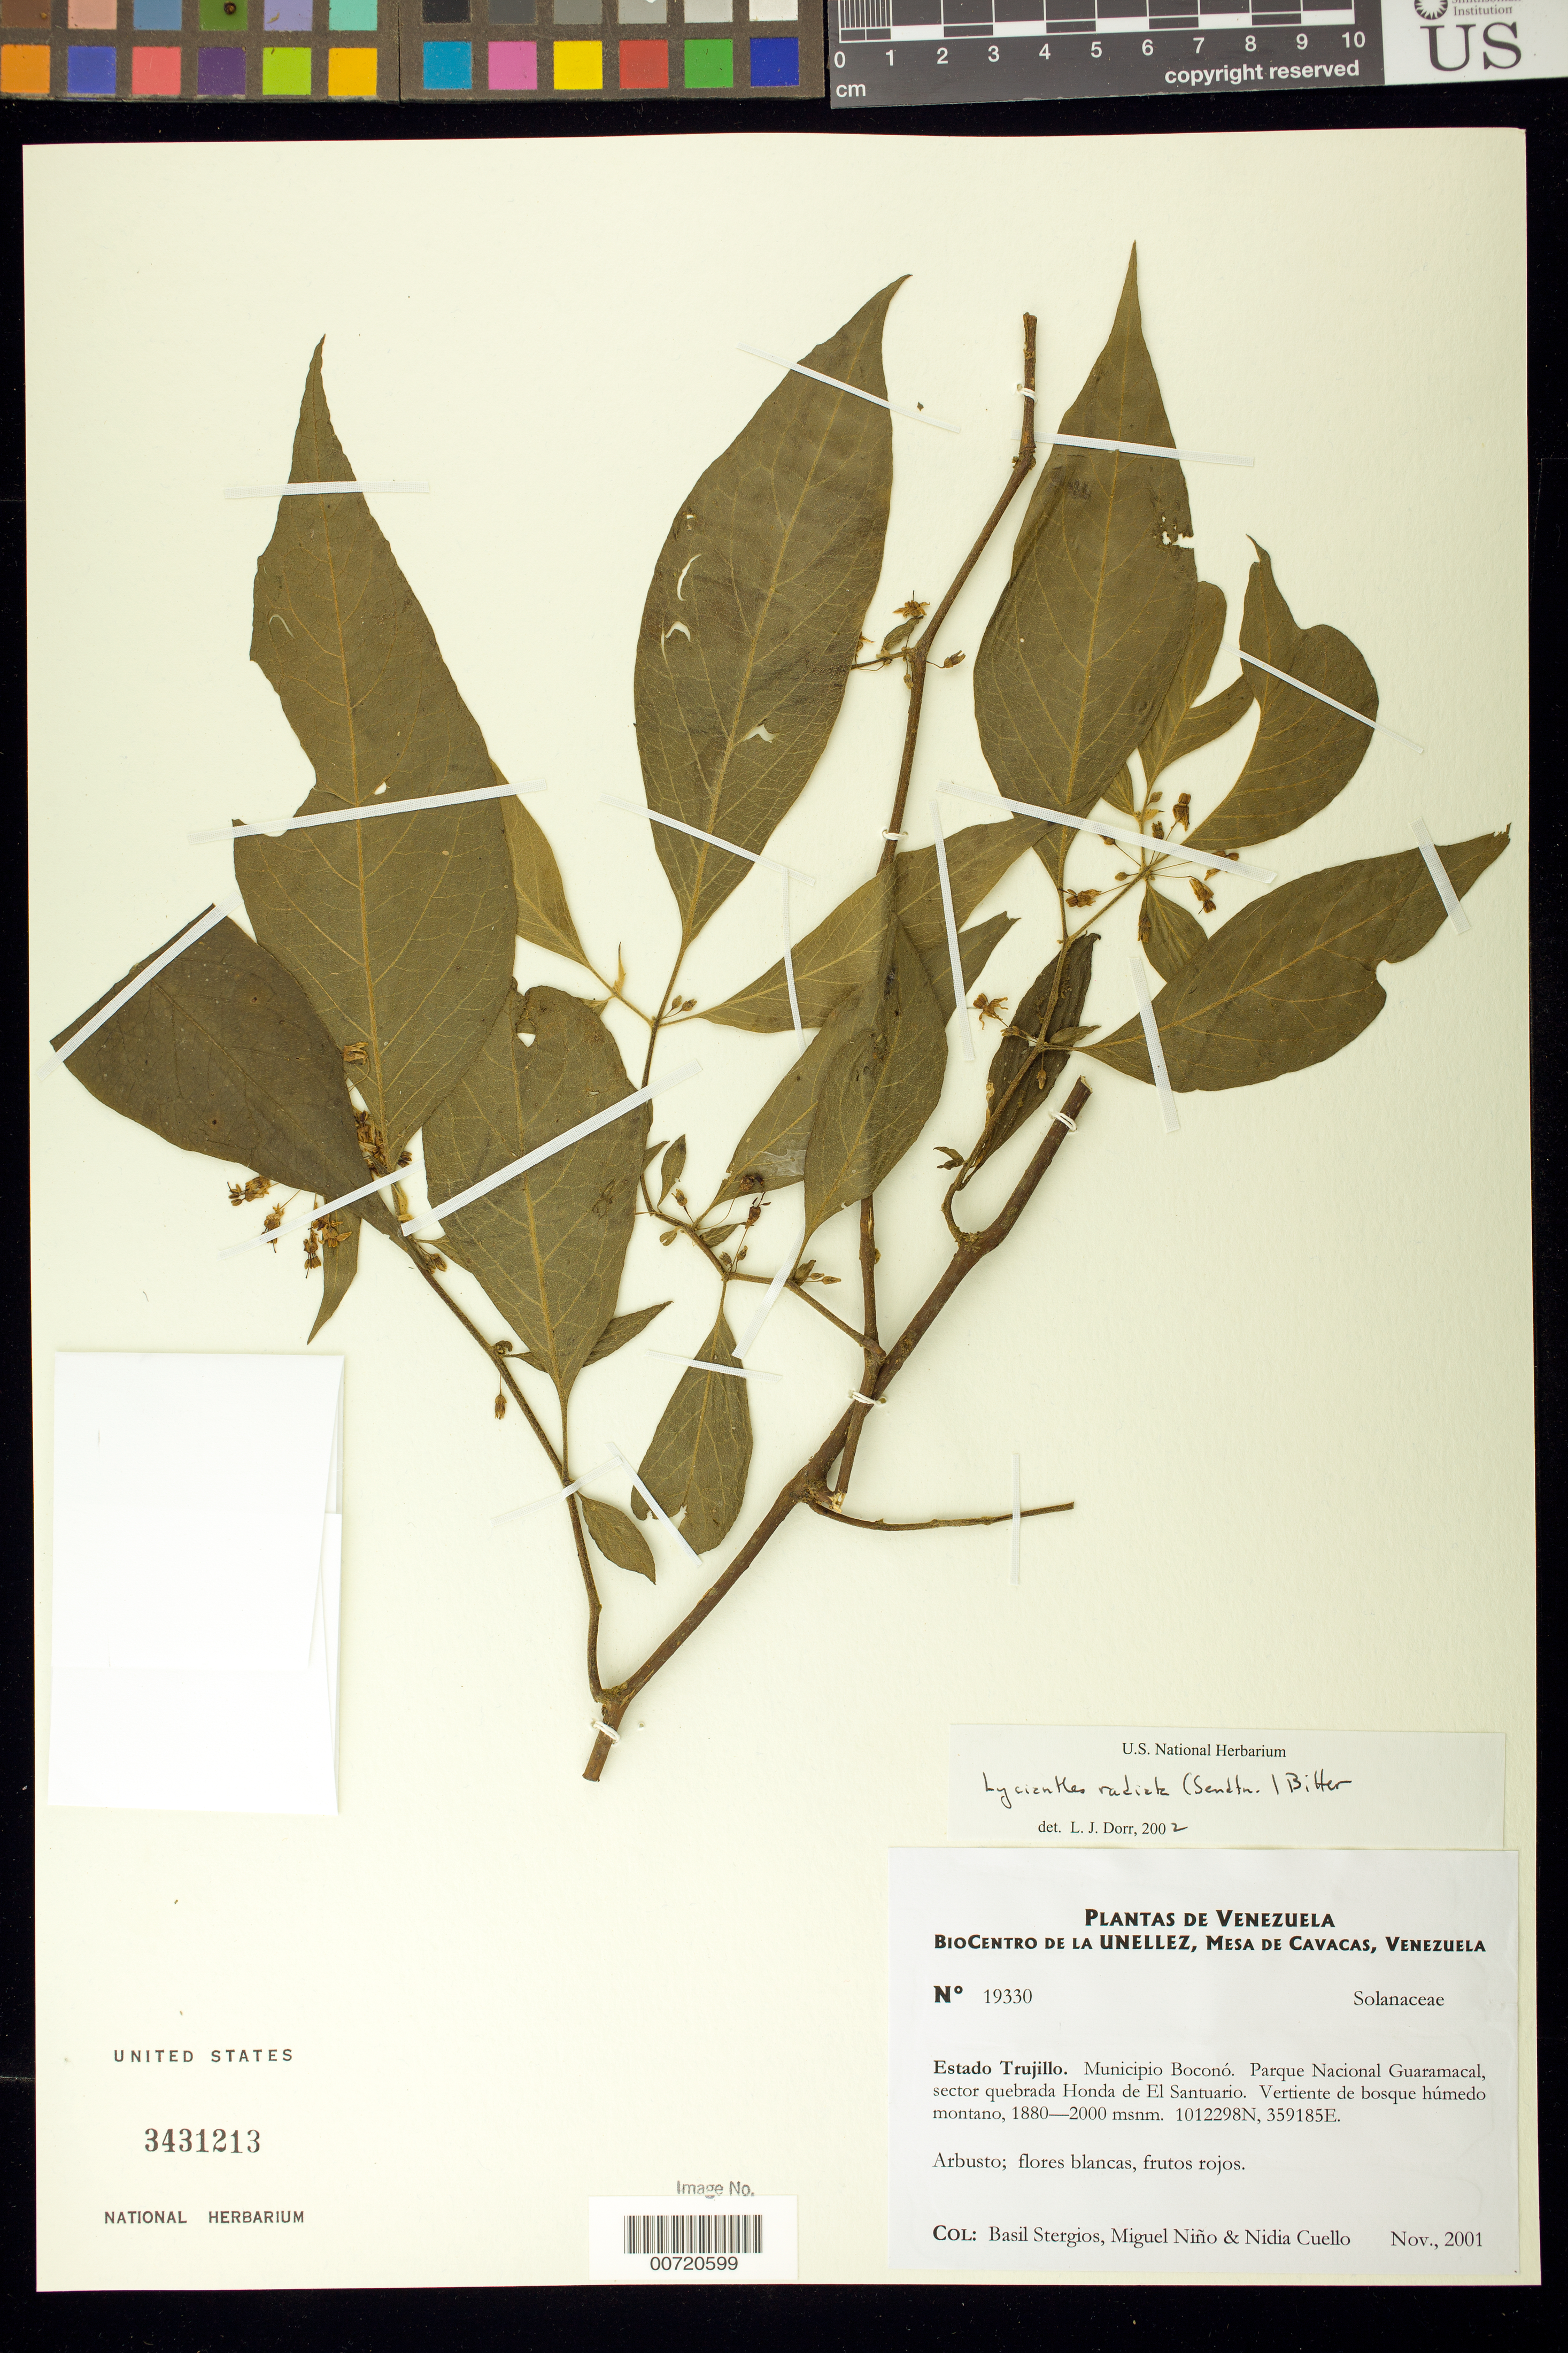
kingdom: Plantae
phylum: Tracheophyta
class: Magnoliopsida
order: Solanales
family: Solanaceae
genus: Lycianthes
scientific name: Lycianthes radiata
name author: (Sendtn.) Bitter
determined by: Dorr, L. J., (BOT), Smithsonian Institution - National Museum of Natural History (UNITED STATES)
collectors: B. G. Stergios, S. M. Niño & N. L. Cuello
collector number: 19330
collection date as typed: Nov 2001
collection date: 2001-11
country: Venezuela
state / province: Trujillo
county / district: Boconó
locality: Parque Nacional Guaramacal. Sector quebrada Honda de El Santuario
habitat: Vertiente de bosque húmedo montano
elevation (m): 1880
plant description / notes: PORT, US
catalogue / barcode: US 3431213